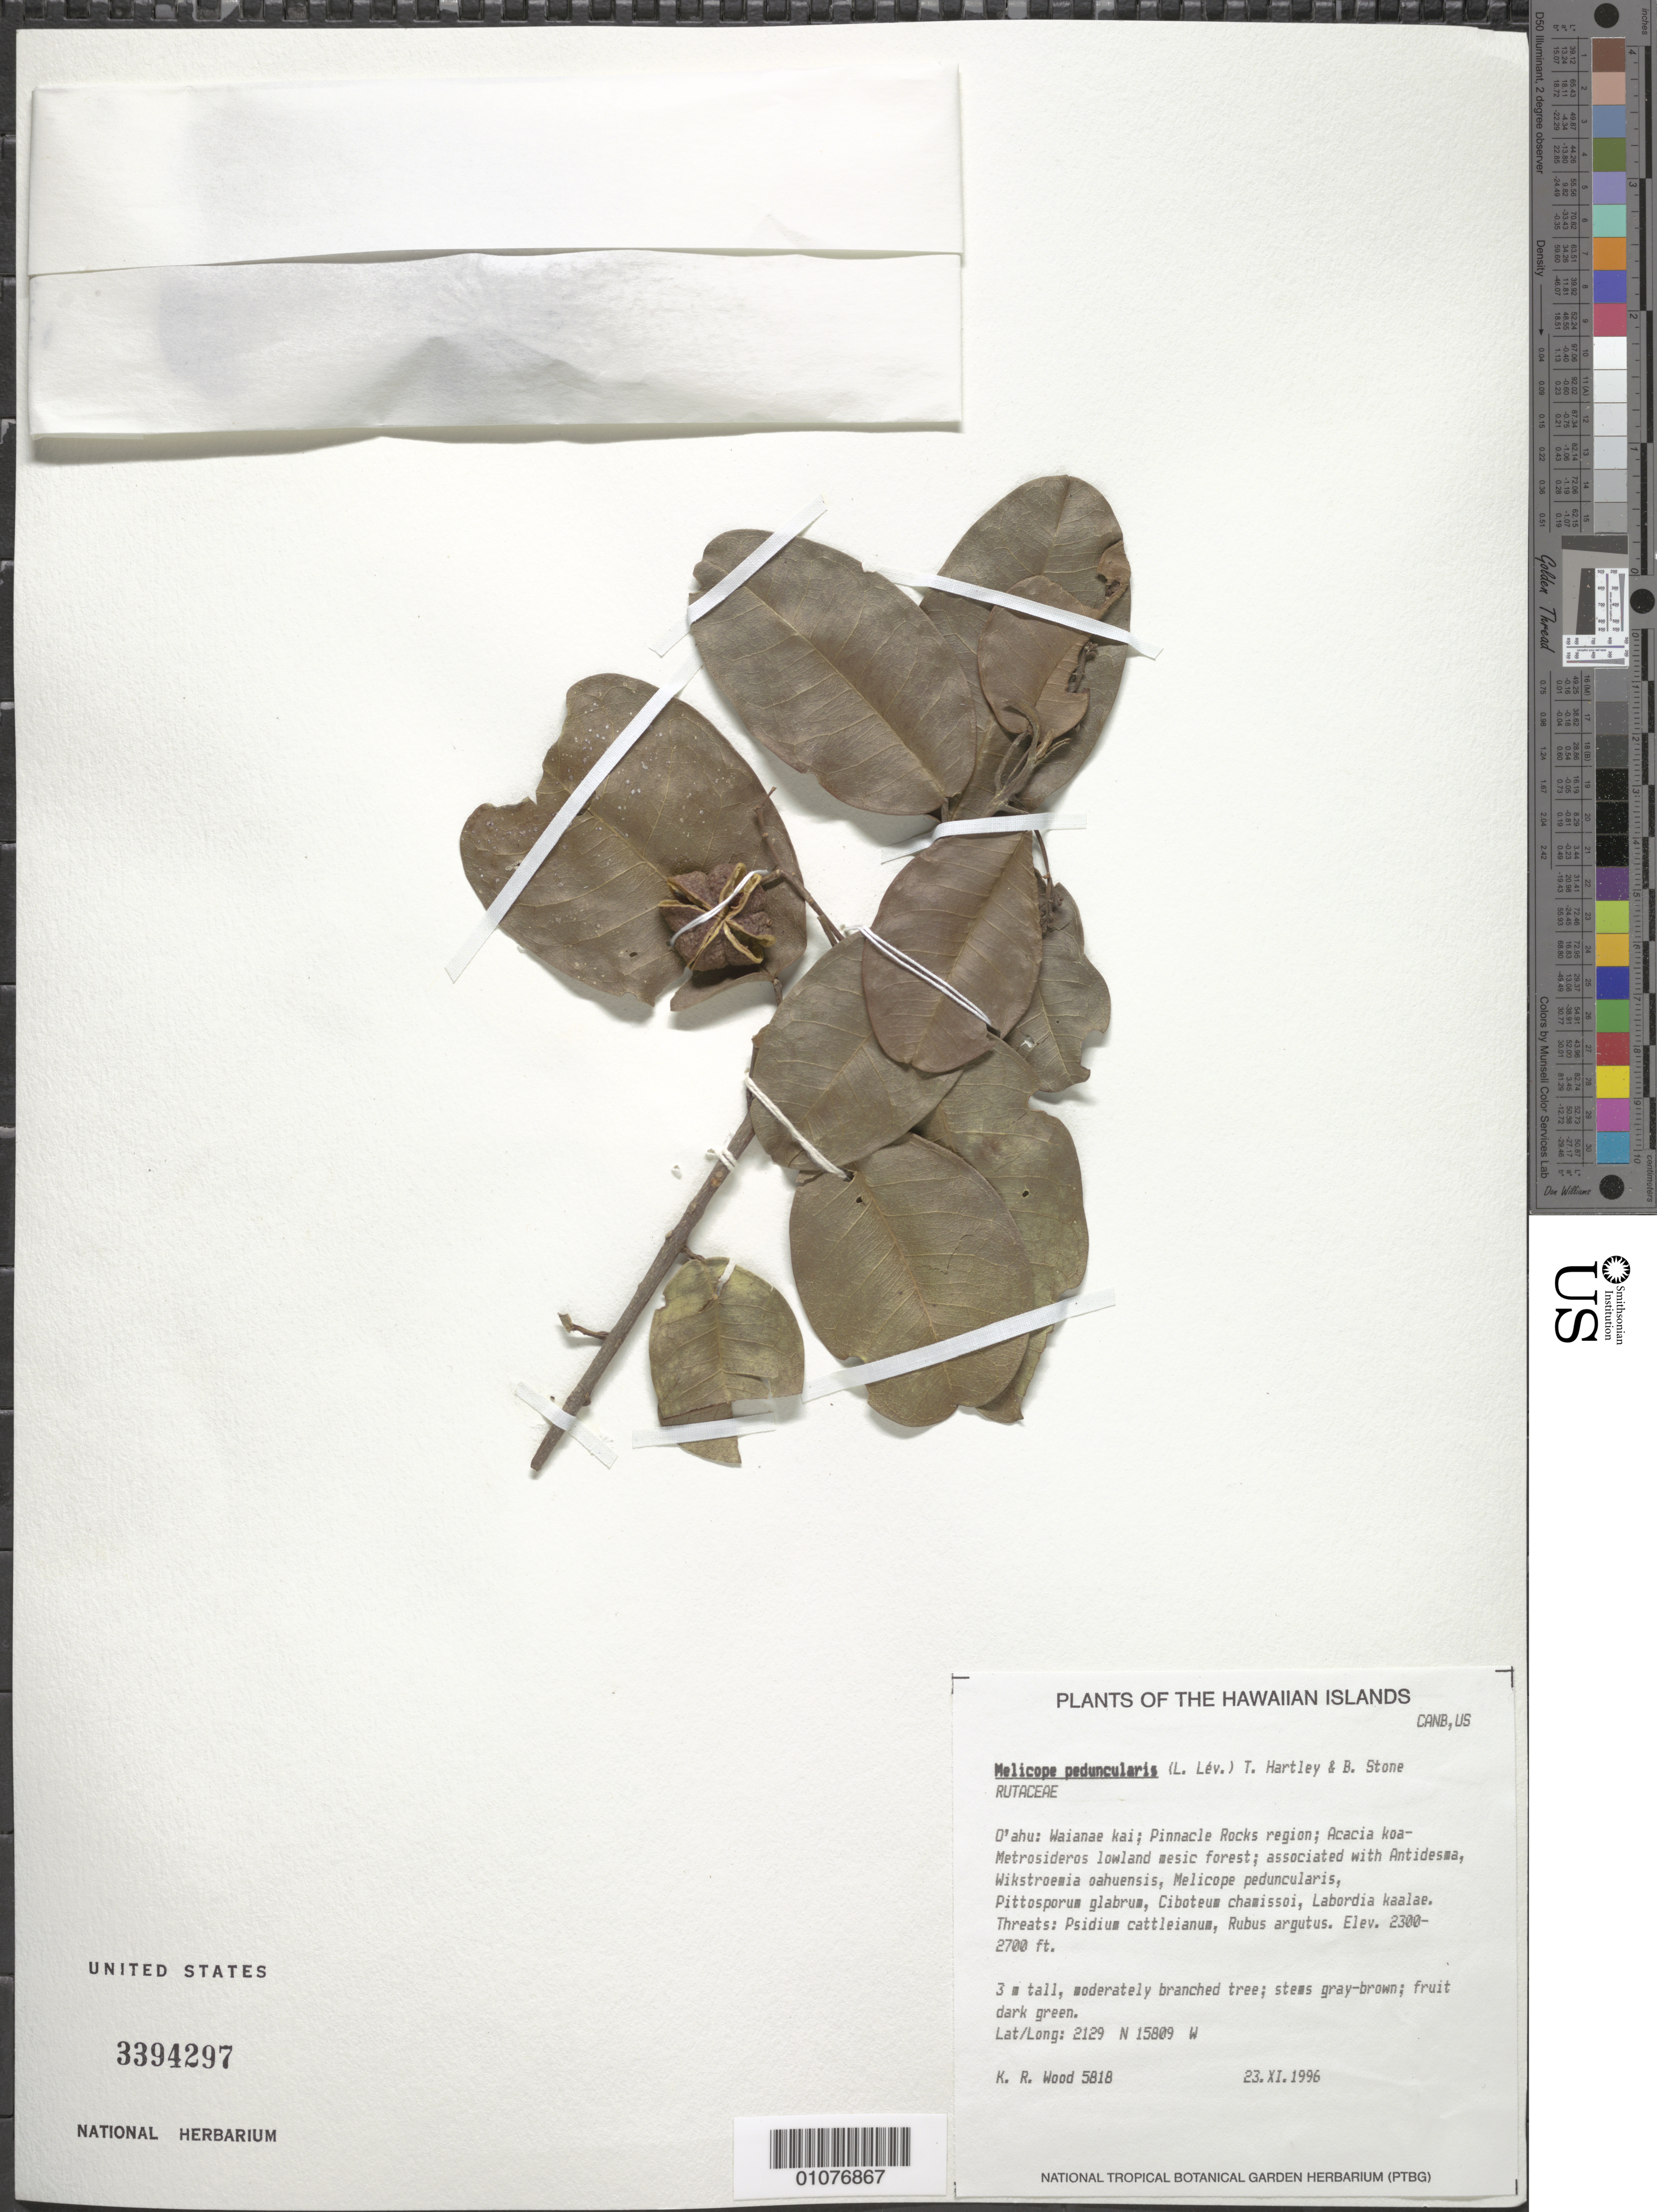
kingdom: Plantae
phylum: Tracheophyta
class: Magnoliopsida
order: Sapindales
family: Rutaceae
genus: Melicope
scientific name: Melicope peduncularis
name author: (H. Lév.) T.G. Hartley & B.C. Stone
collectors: K. R. Wood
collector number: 5818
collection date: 1996-11-23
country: United States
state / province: Hawaii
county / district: Honolulu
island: Oahu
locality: Waianae Kai; Pinnacle Rocks region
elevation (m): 701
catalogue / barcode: US 3394297